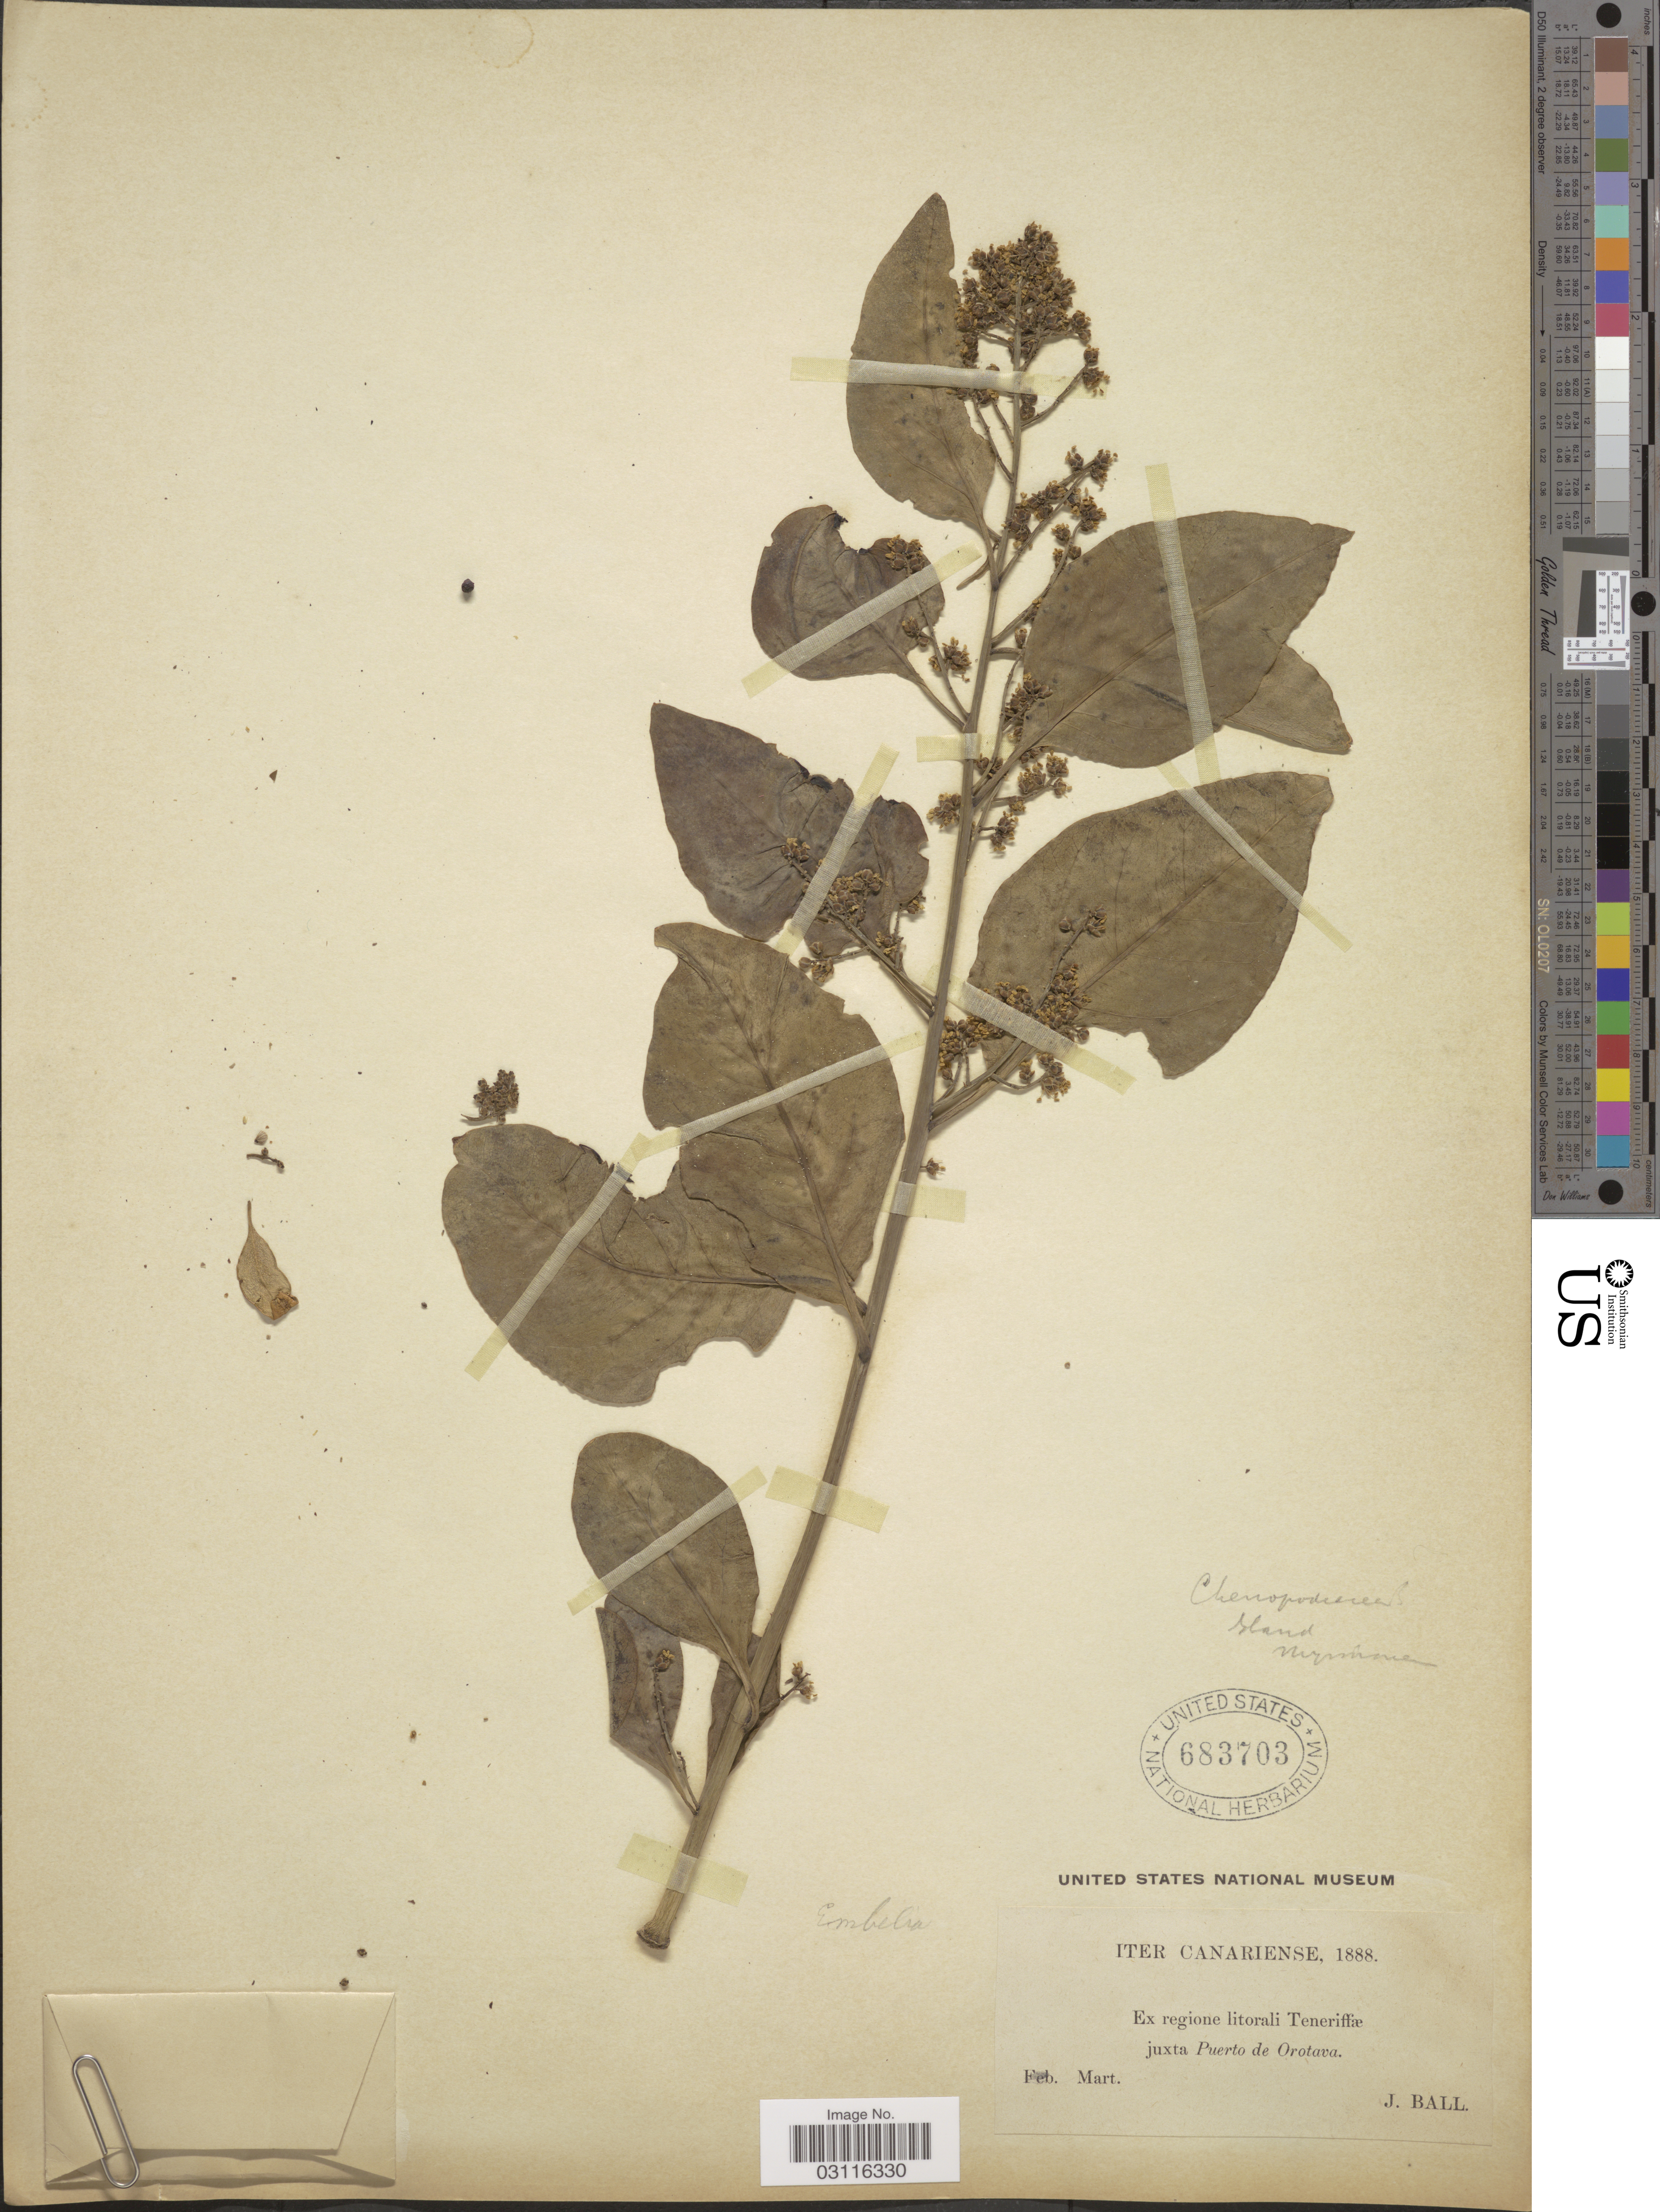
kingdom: Plantae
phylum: Tracheophyta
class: Magnoliopsida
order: Ericales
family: Primulaceae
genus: Embelia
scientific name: Embelia sp.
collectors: J. Ball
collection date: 1888-02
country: Spain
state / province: Canarias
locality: Iter Canariense. Ex regione litorali Teneriffæ juxta Puerto de Orotava.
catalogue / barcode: US 683703